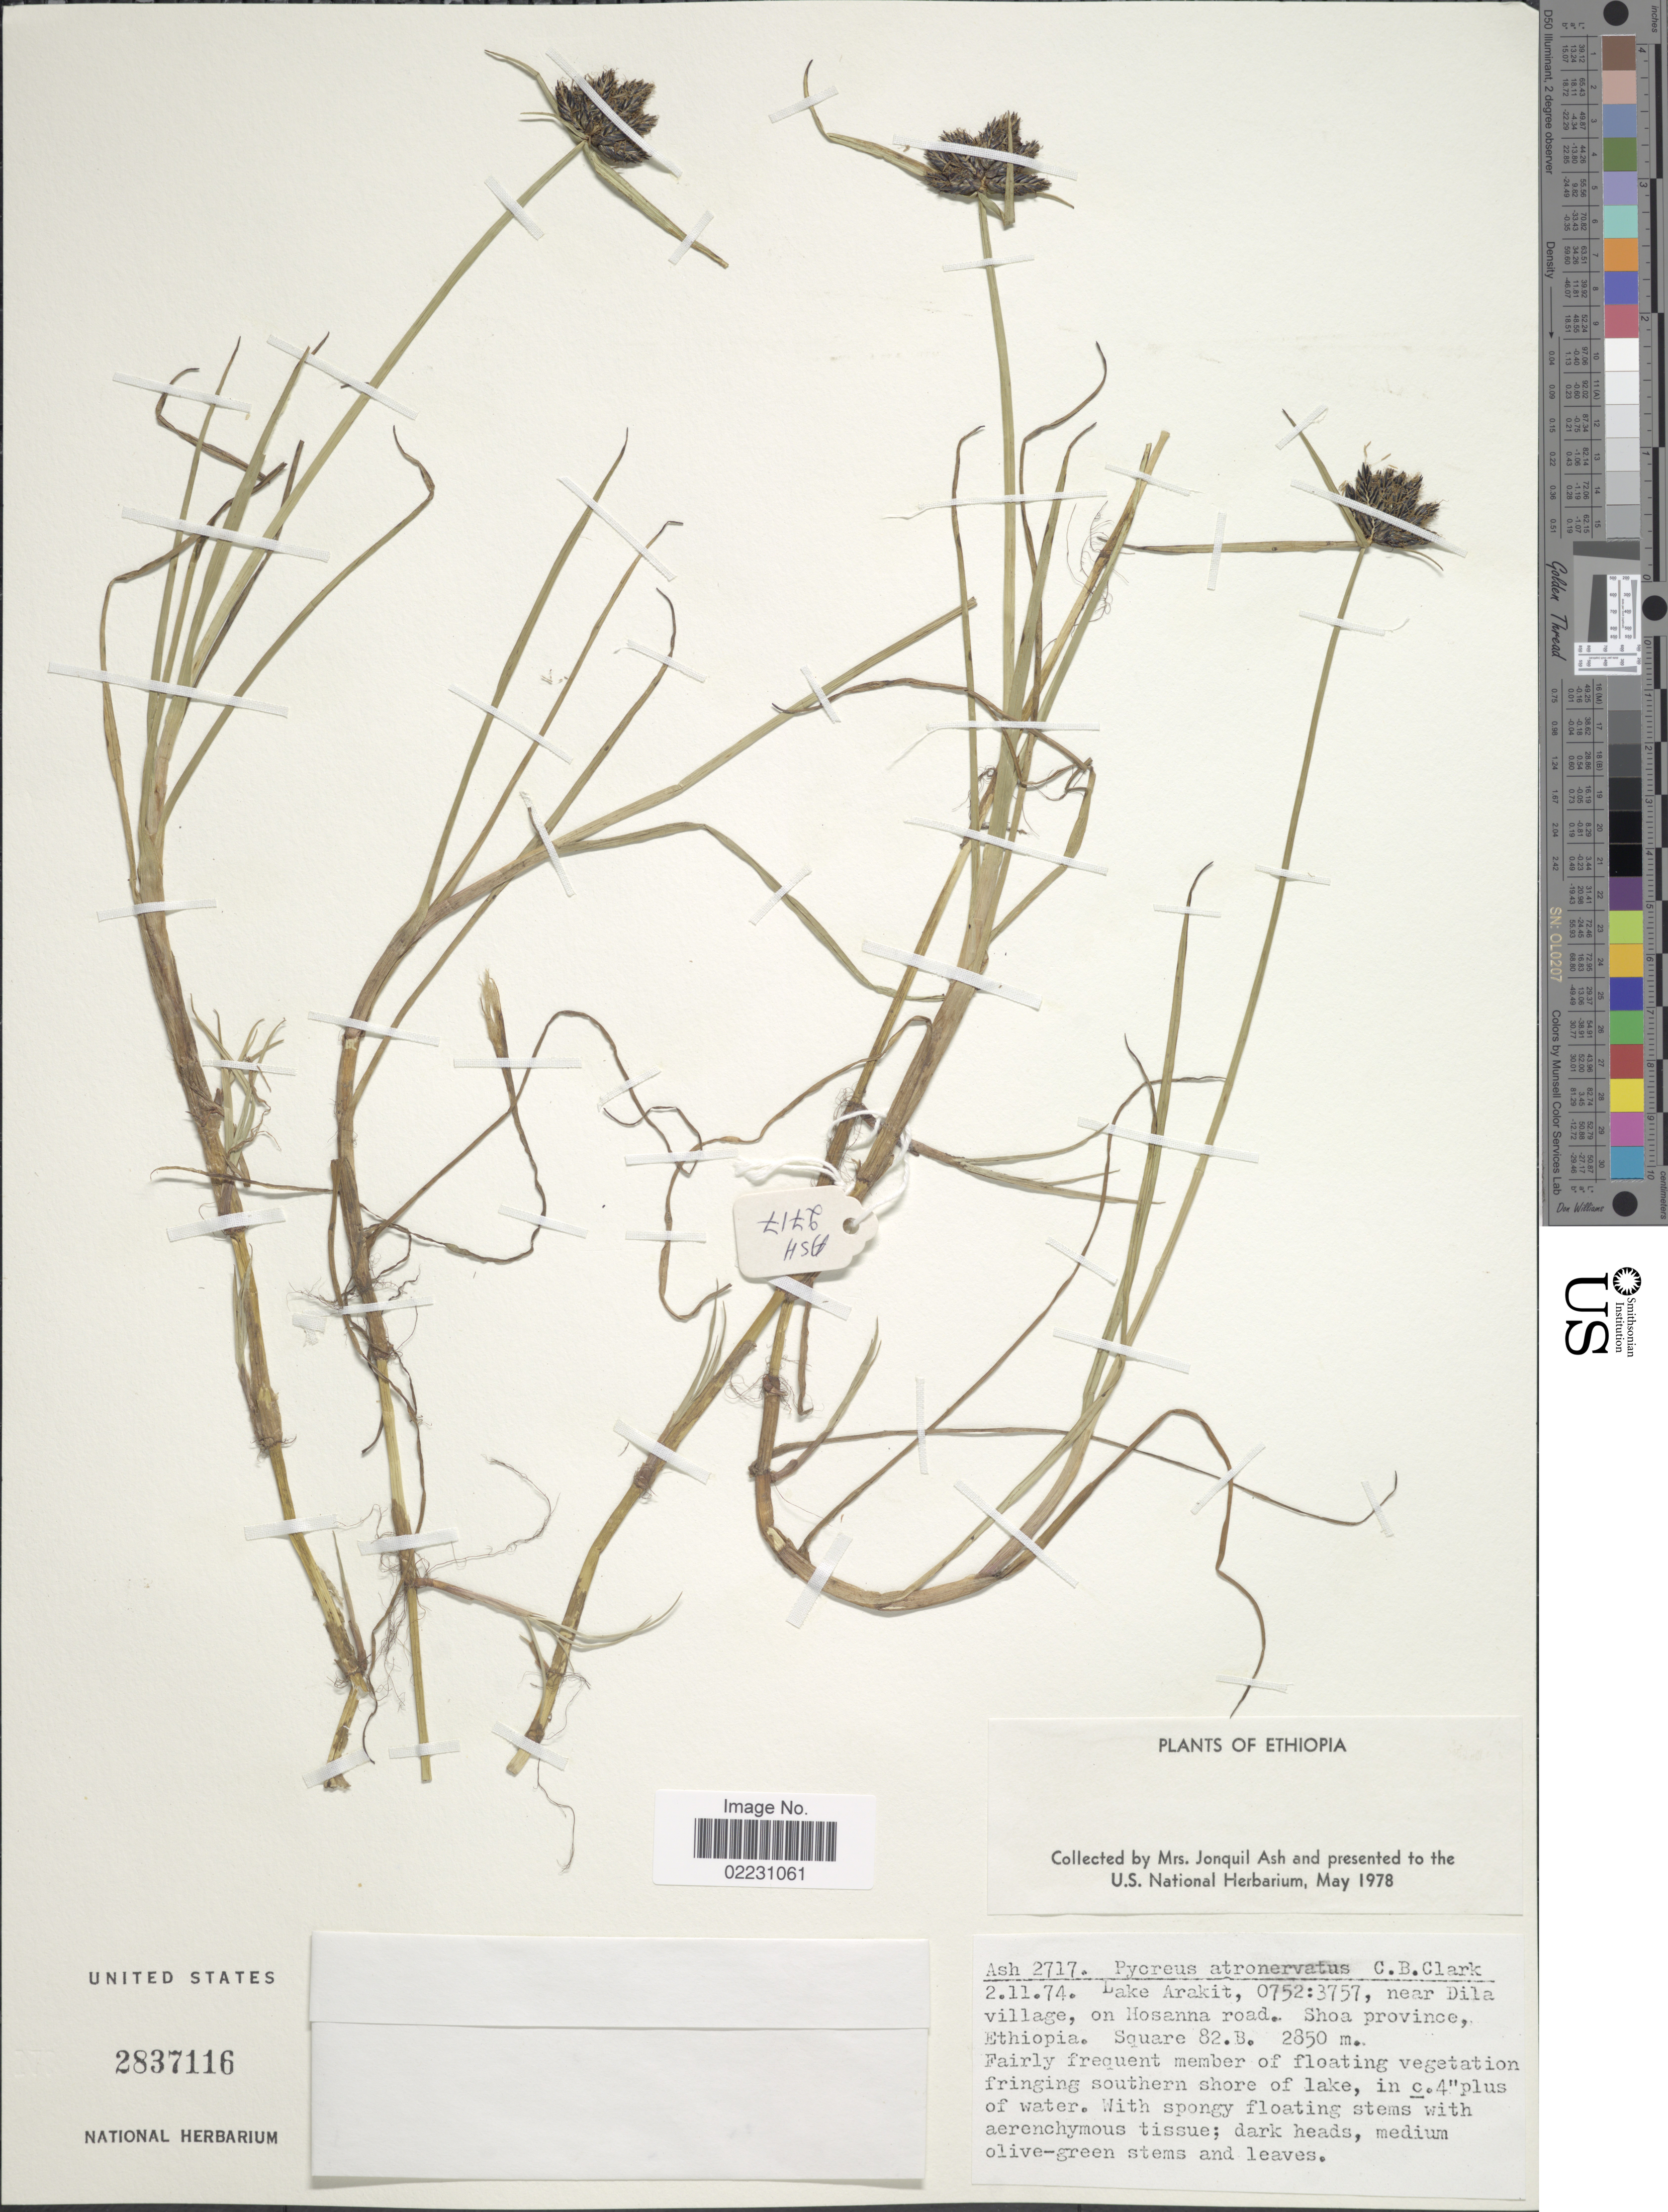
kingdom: Plantae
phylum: Tracheophyta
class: Liliopsida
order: Poales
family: Cyperaceae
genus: Cyperus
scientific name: Cyperus atronervatus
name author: Boeckeler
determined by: Strong, Mark T., (BOT), Smithsonian Institution - National Museum of Natural History (UNITED STATES)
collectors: J. Ash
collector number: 2717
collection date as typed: Transcribed d/m/y: 2/11/74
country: Ethiopia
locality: Lake Arakit, near Dila village, on Mosanna road. Shoa province. Ethiopia. Square 82. B.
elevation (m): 2850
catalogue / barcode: US 2837116